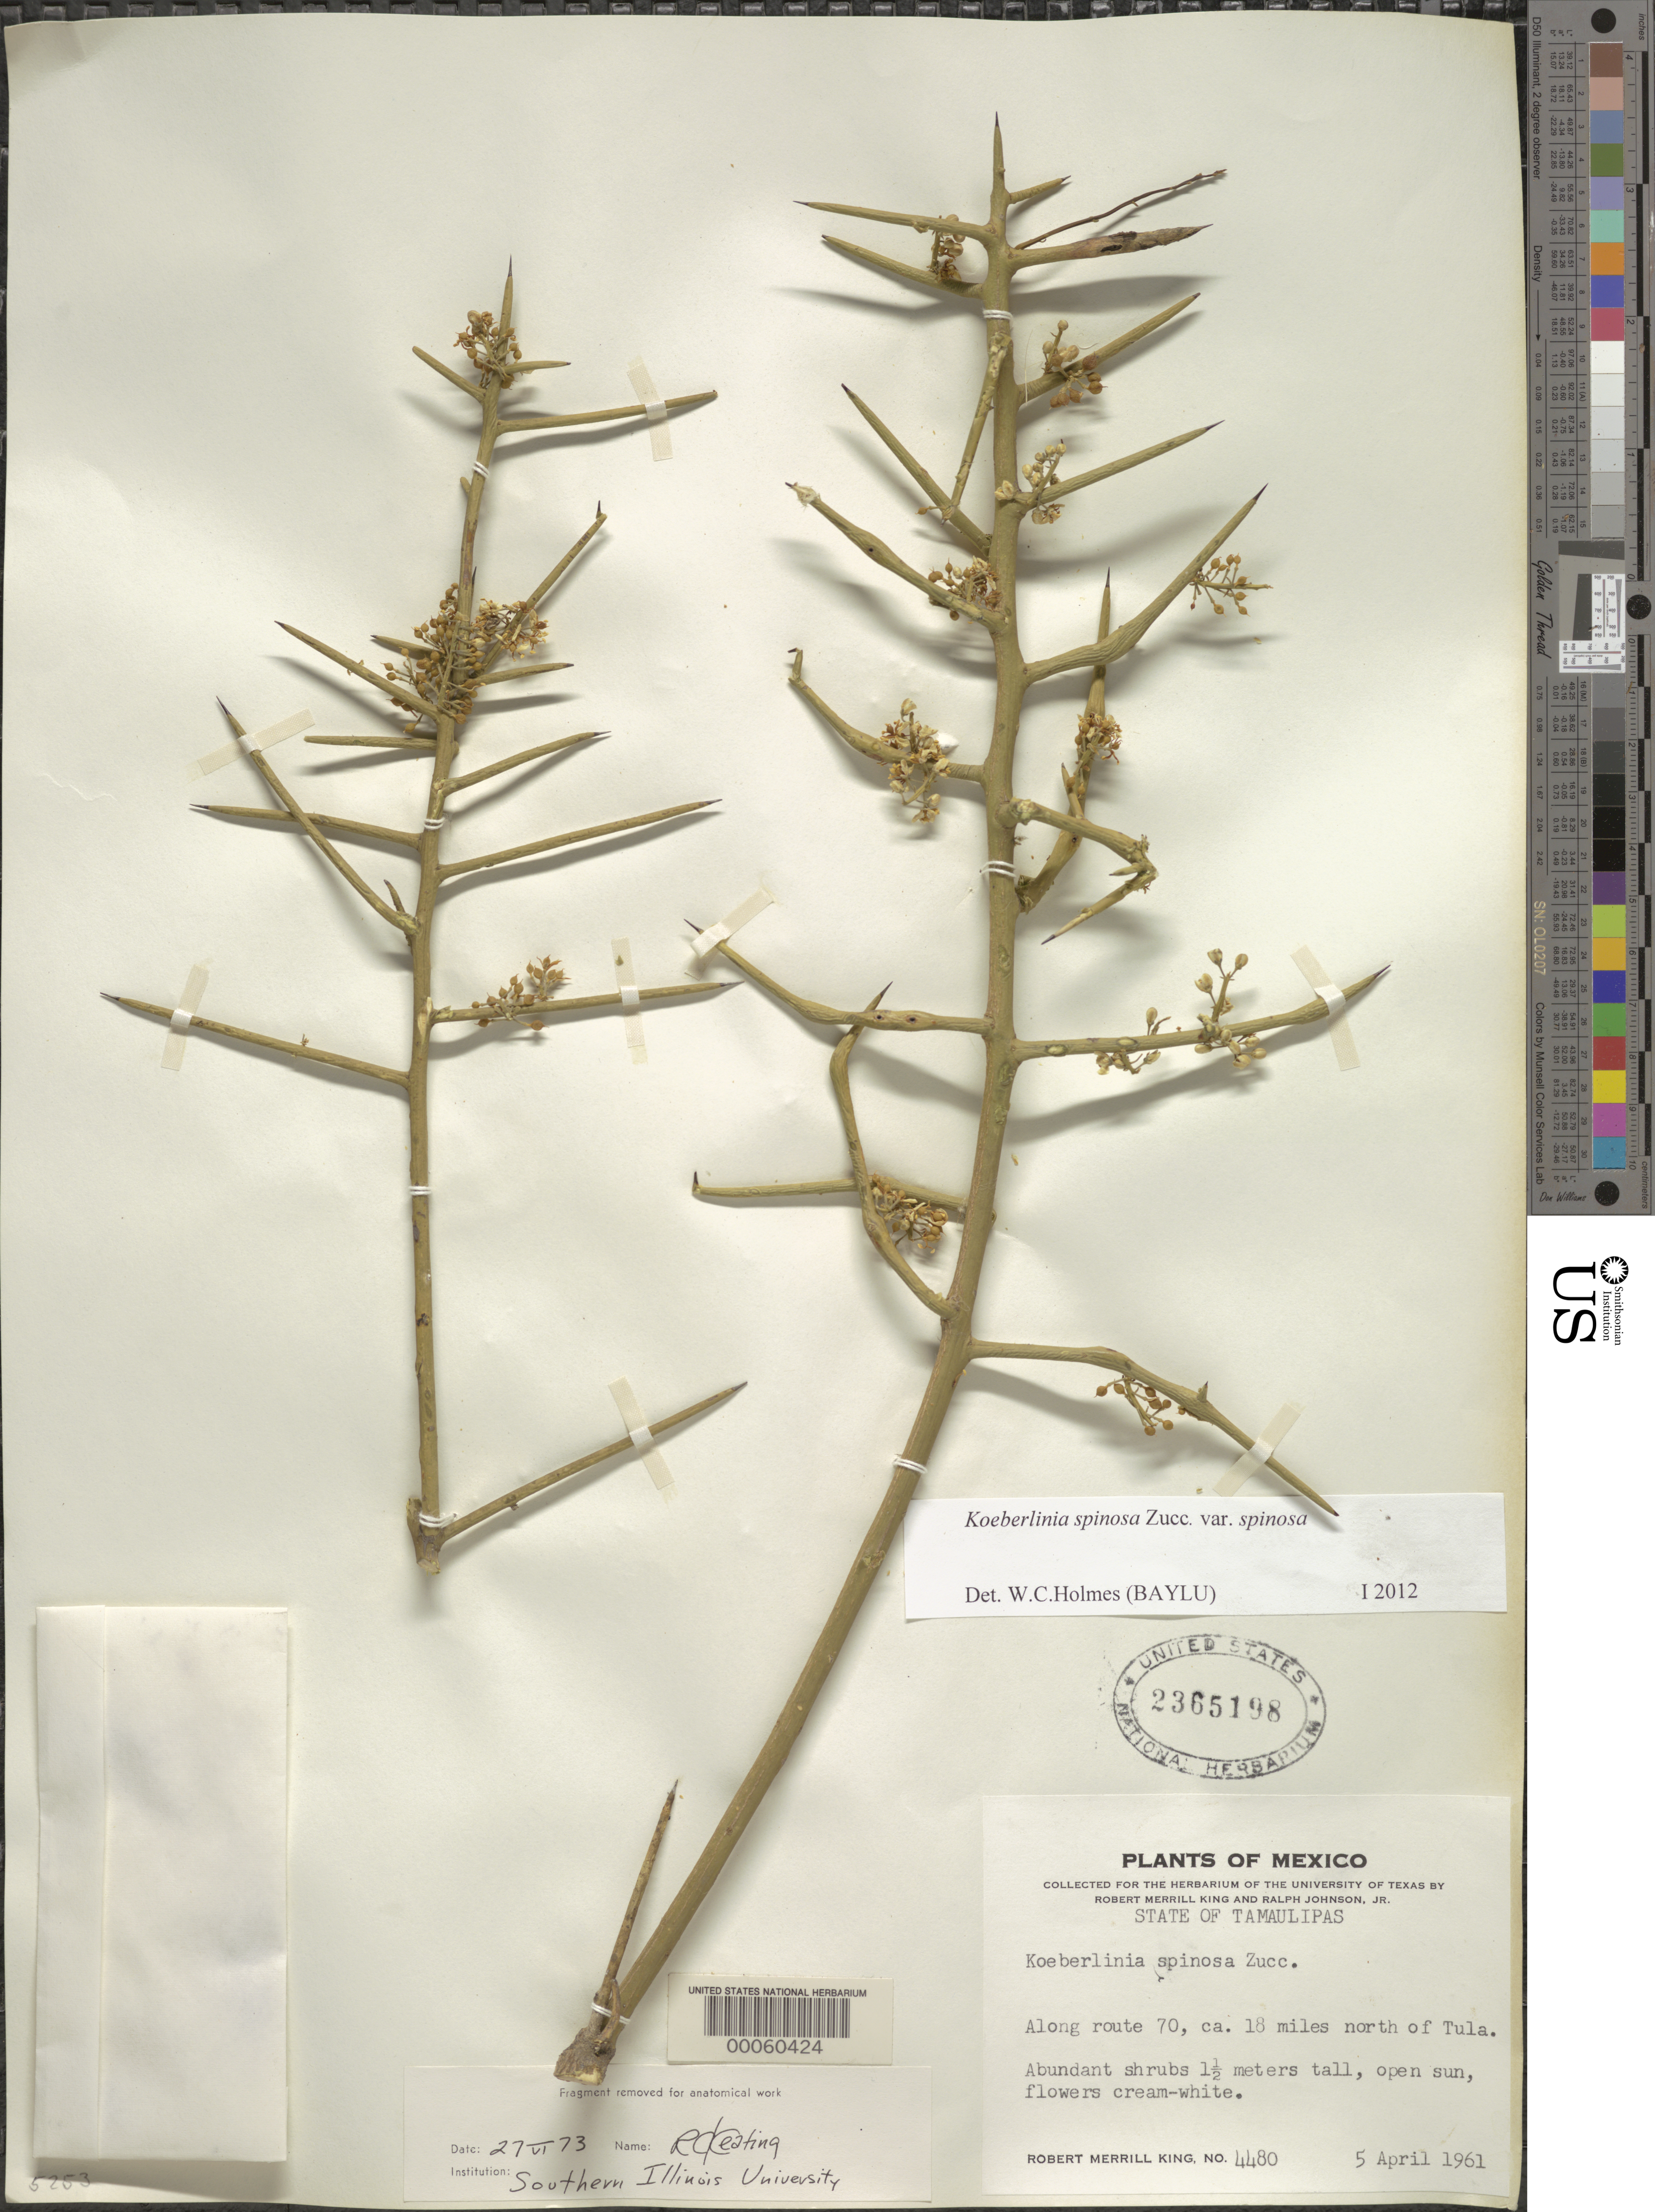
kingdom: Plantae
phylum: Tracheophyta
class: Magnoliopsida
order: Brassicales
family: Koeberliniaceae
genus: Koeberlinia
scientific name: Koeberlinia spinosa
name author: Zucc.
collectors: R. M. King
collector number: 4480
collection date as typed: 05 Apr 1961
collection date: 1961-04-05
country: Mexico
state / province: Tamaulipas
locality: Along route 70, ca. 18 mi. N of Tula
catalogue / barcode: US 2365198